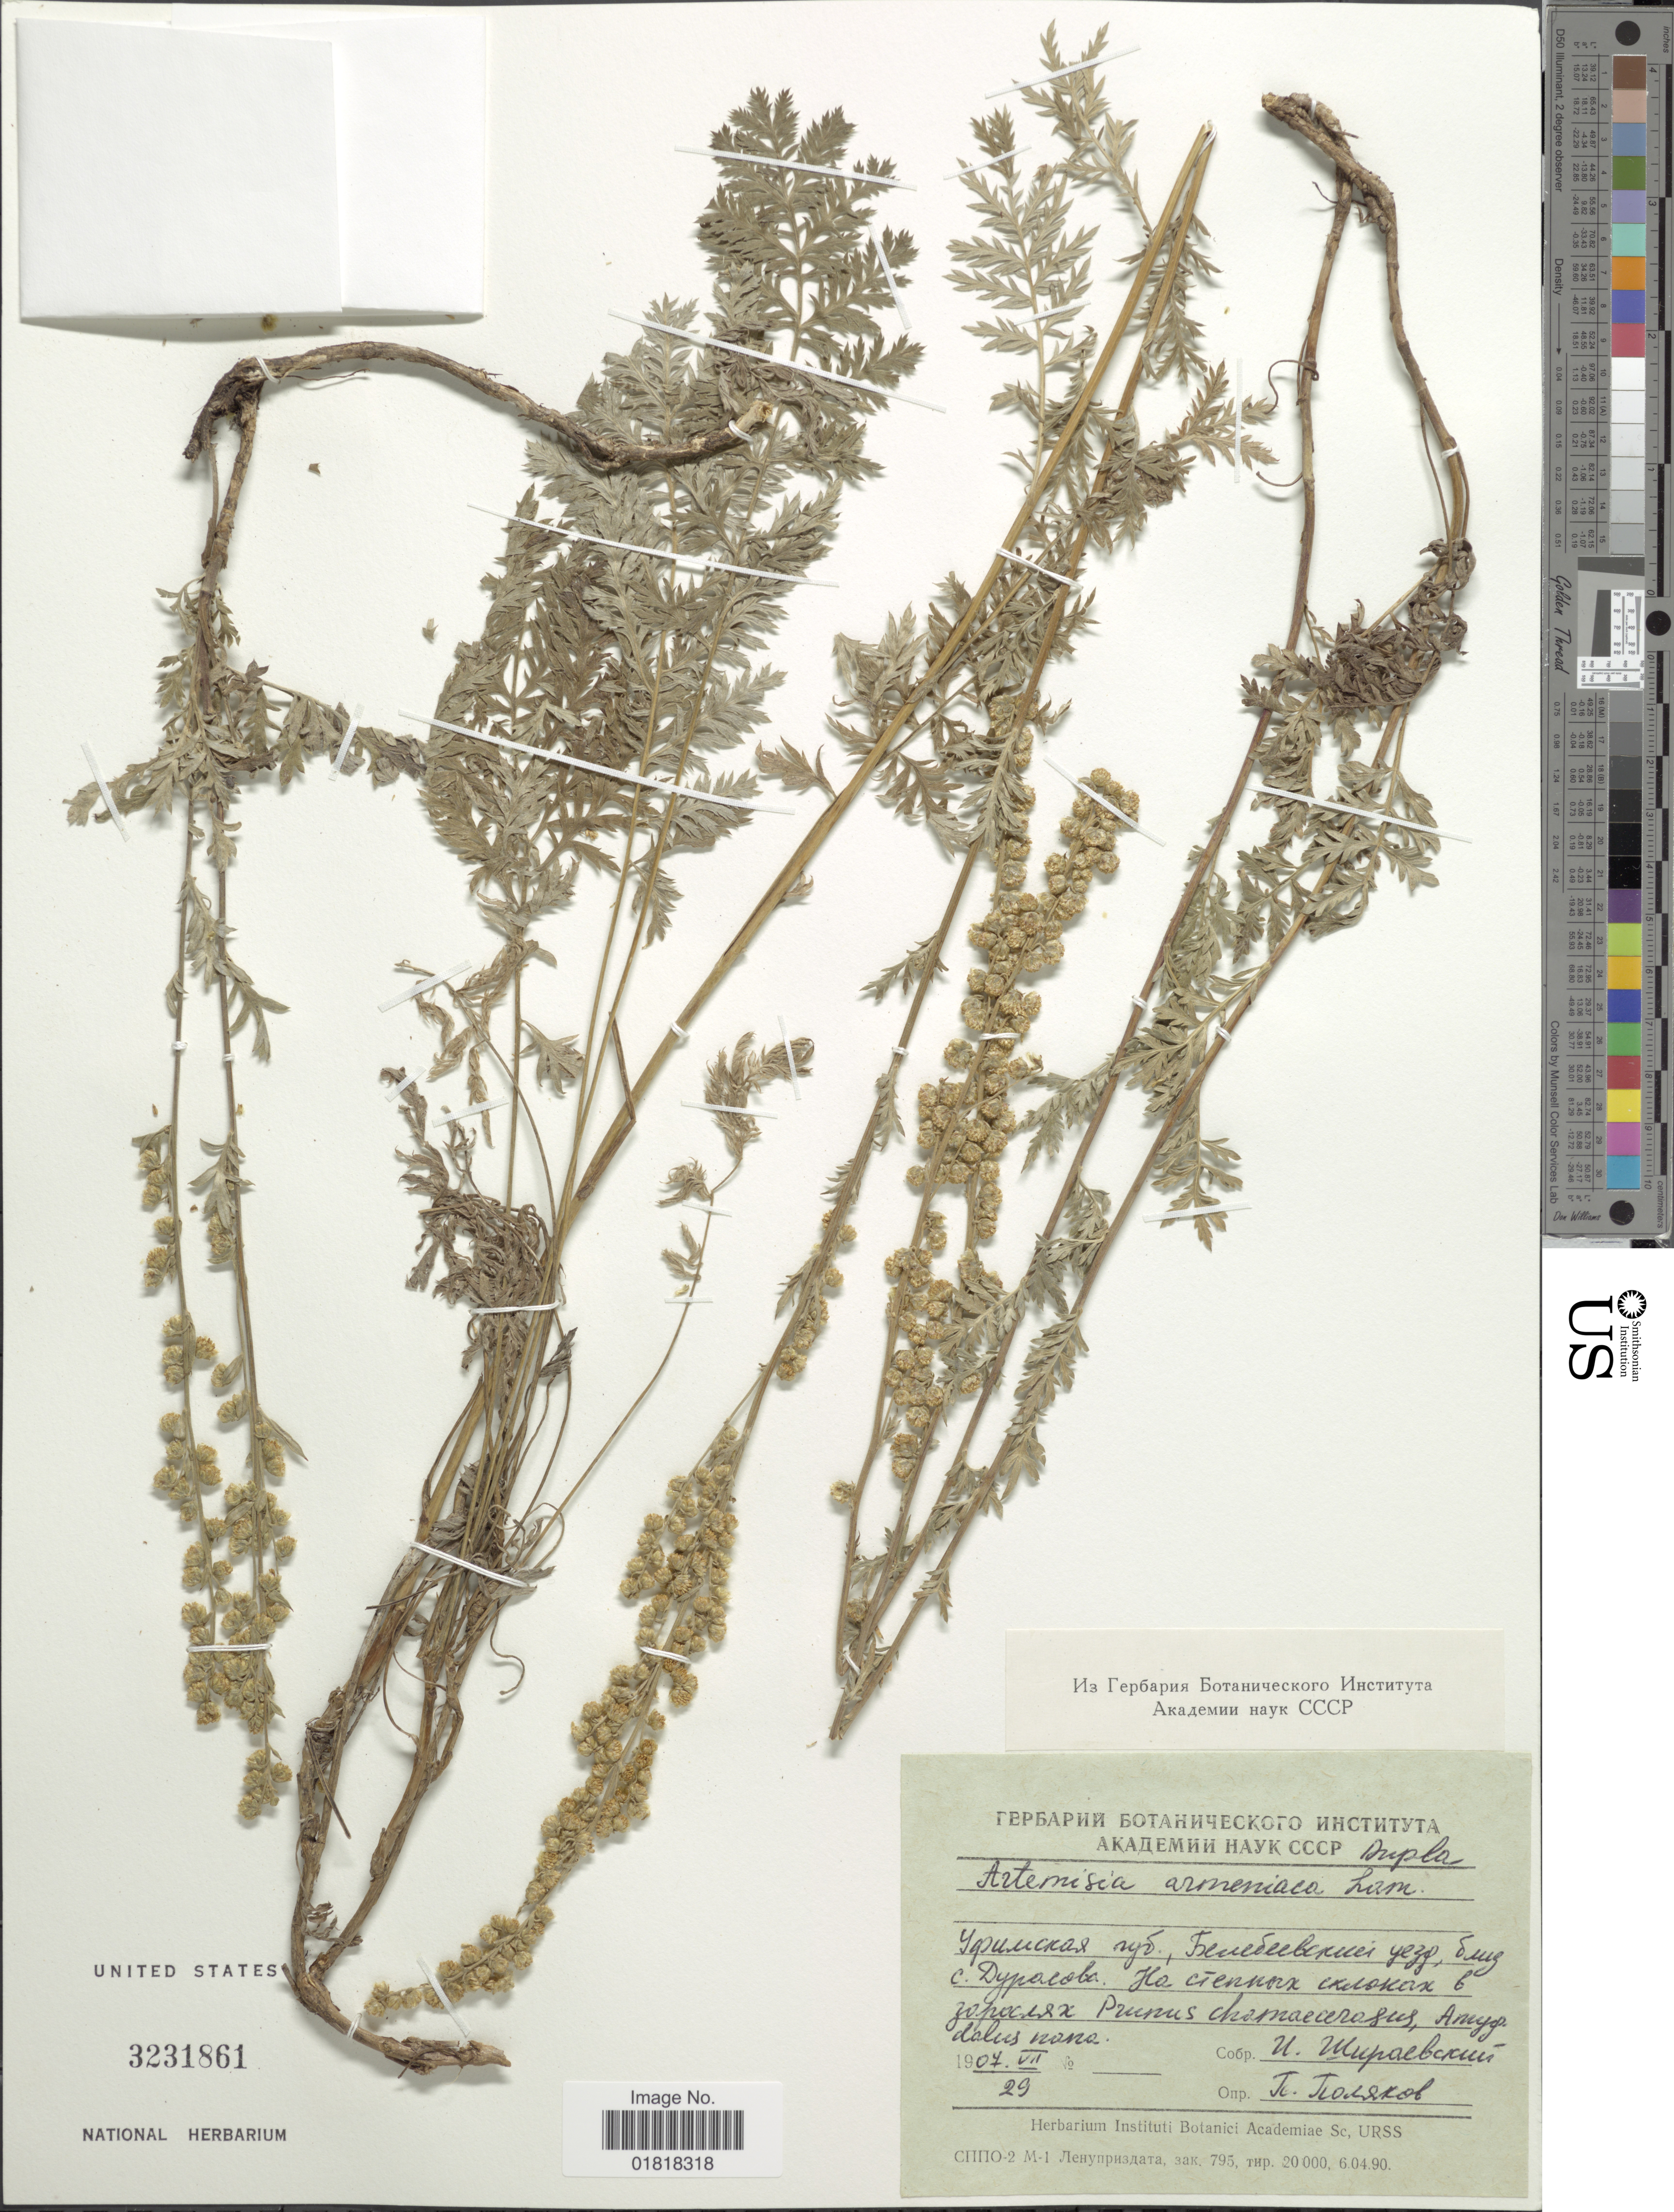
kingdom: Plantae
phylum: Tracheophyta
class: Magnoliopsida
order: Asterales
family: Asteraceae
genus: Artemisia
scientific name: Artemisia armeniaca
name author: Lam.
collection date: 1907-07-29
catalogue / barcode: US 3231861